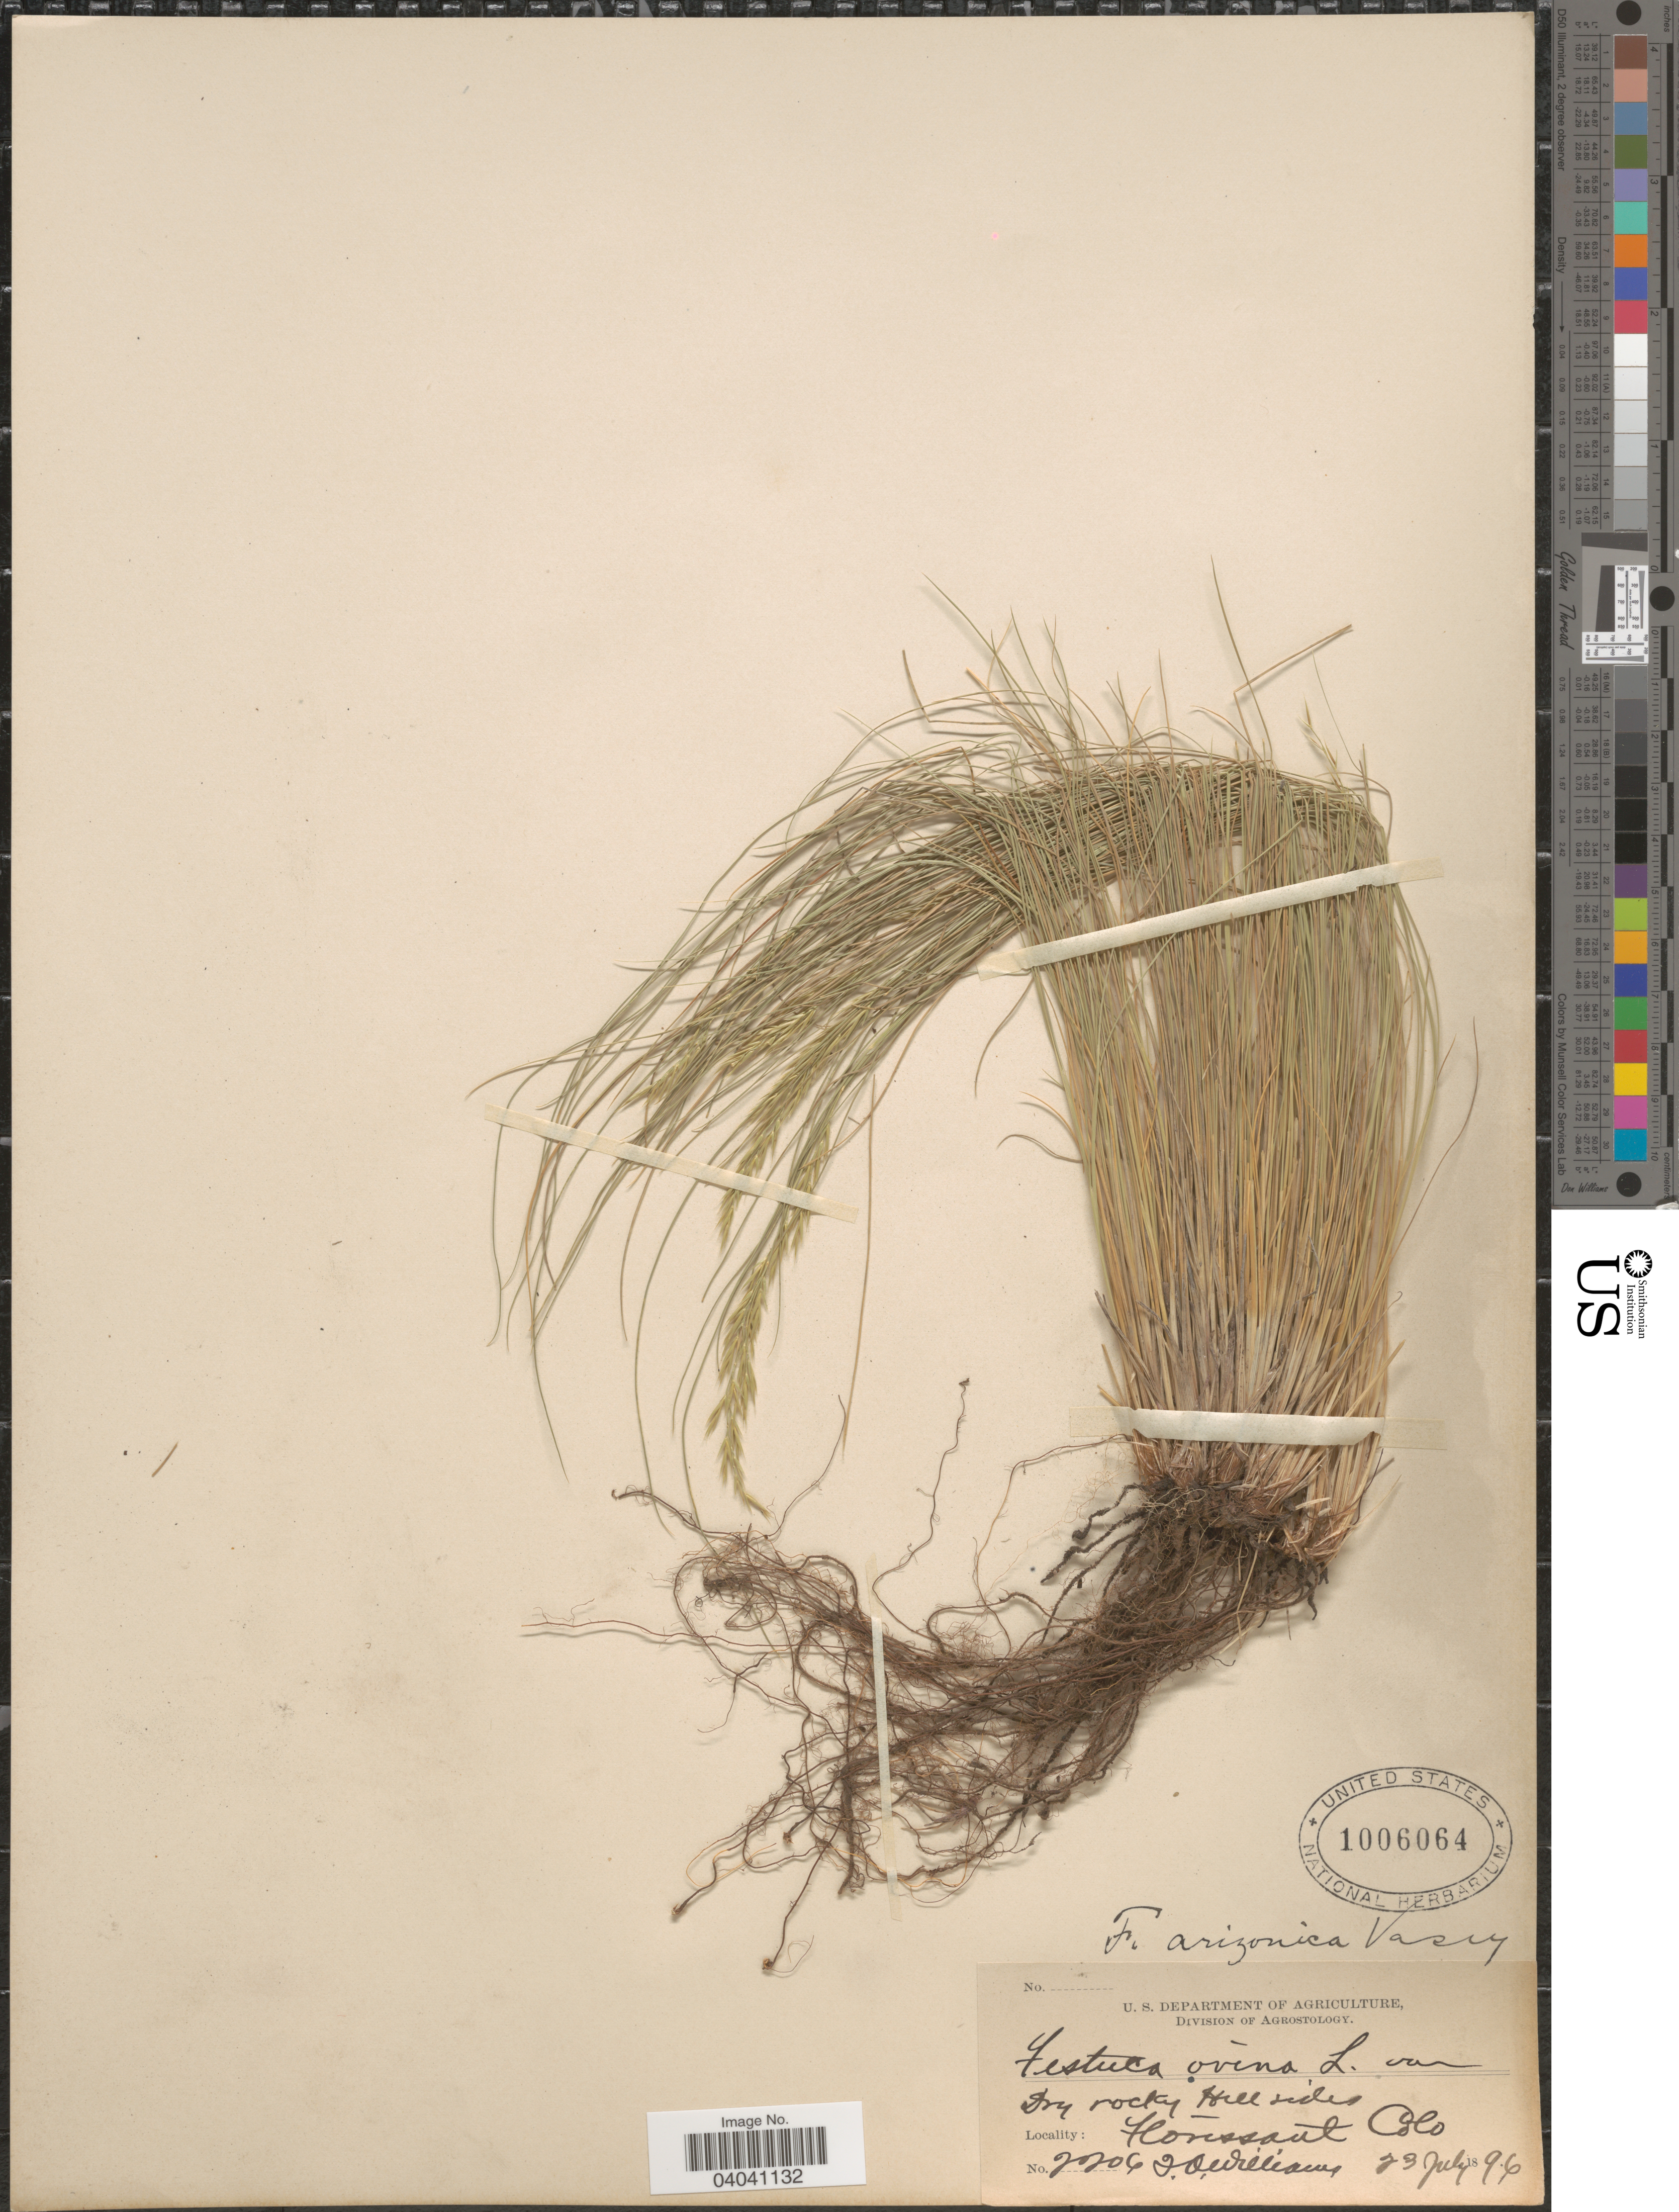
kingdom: Plantae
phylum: Tracheophyta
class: Liliopsida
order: Poales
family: Poaceae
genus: Festuca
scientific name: Festuca arizonica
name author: Vasey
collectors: J. A. Williams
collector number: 2206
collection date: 1896-07-23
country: United States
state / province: Colorado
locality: Dry rocky Hillsides. Florissant.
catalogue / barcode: US 1006064